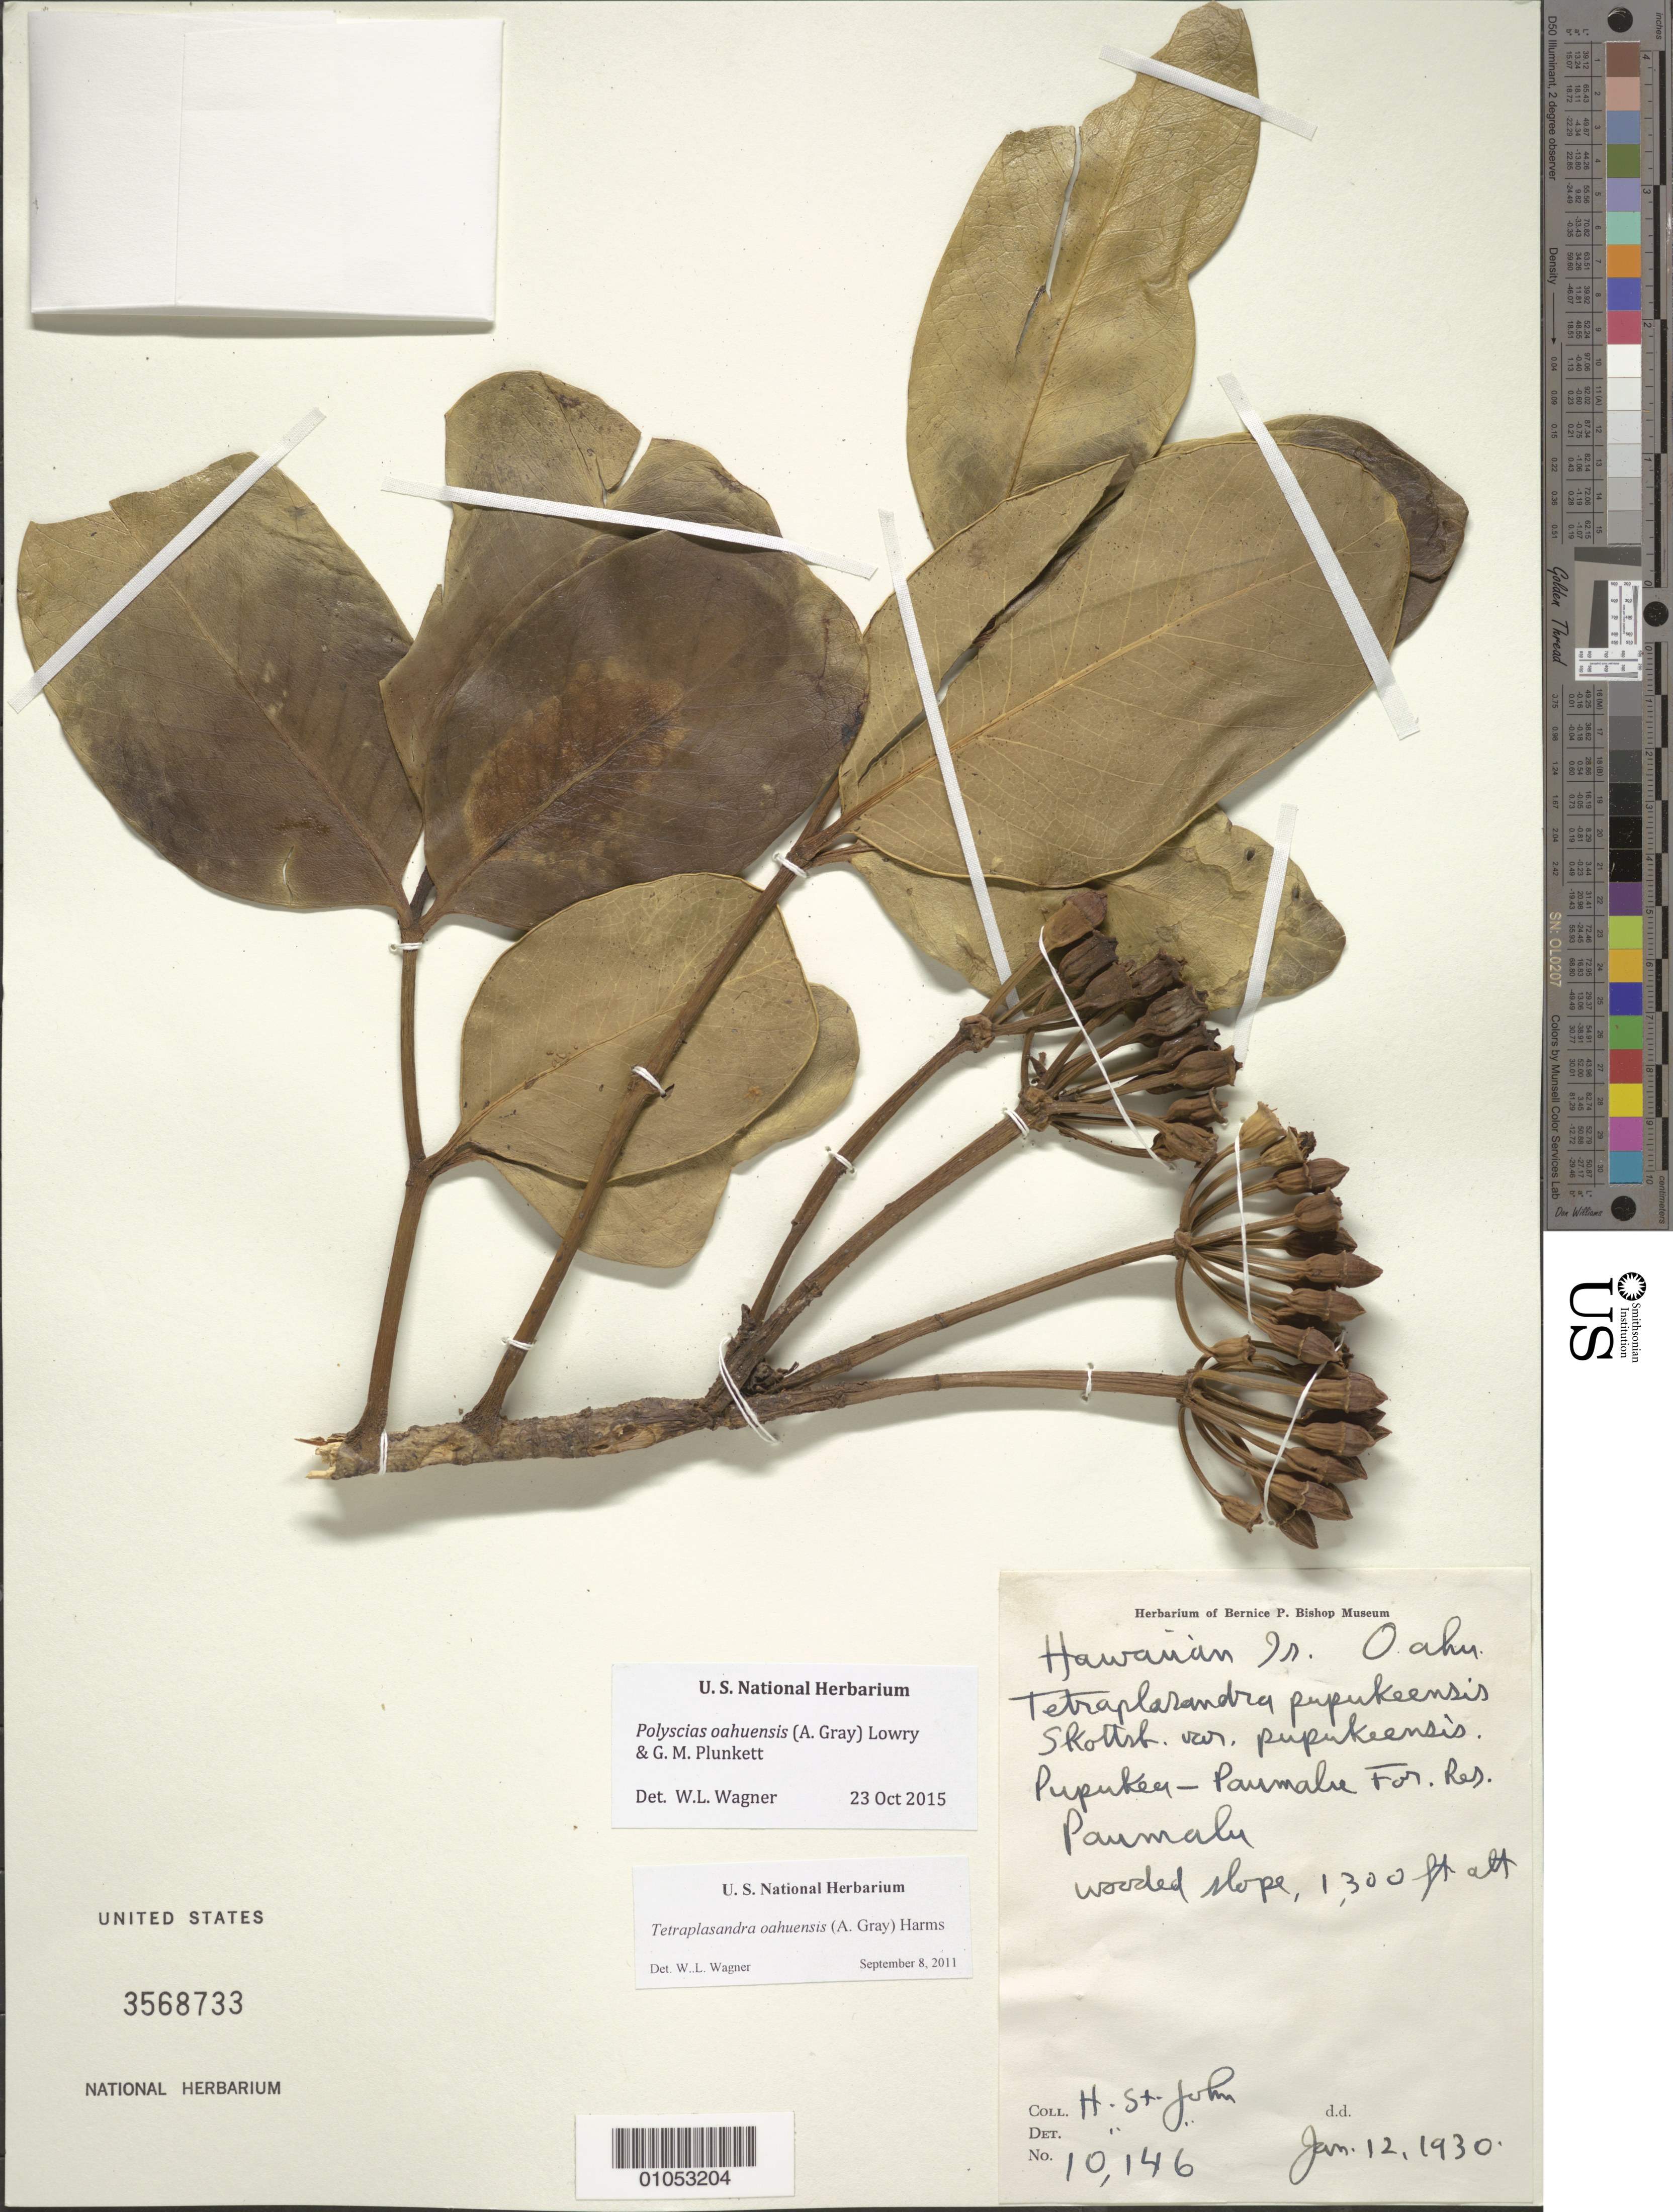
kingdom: Plantae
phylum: Tracheophyta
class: Magnoliopsida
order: Apiales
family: Araliaceae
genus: Polyscias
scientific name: Polyscias oahuensis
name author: (A. Gray) Lowry & G. M. Plunkett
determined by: Wagner, W. L., (BOT), Smithsonian Institution - National Museum of Natural History (UNITED STATES)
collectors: H. St. John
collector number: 10146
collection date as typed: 12 Jan 1930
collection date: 1930-01-12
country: United States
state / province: Hawaii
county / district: Honolulu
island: Oahu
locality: Pupukea-Paumalu Forest Reservation.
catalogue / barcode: US 3568733